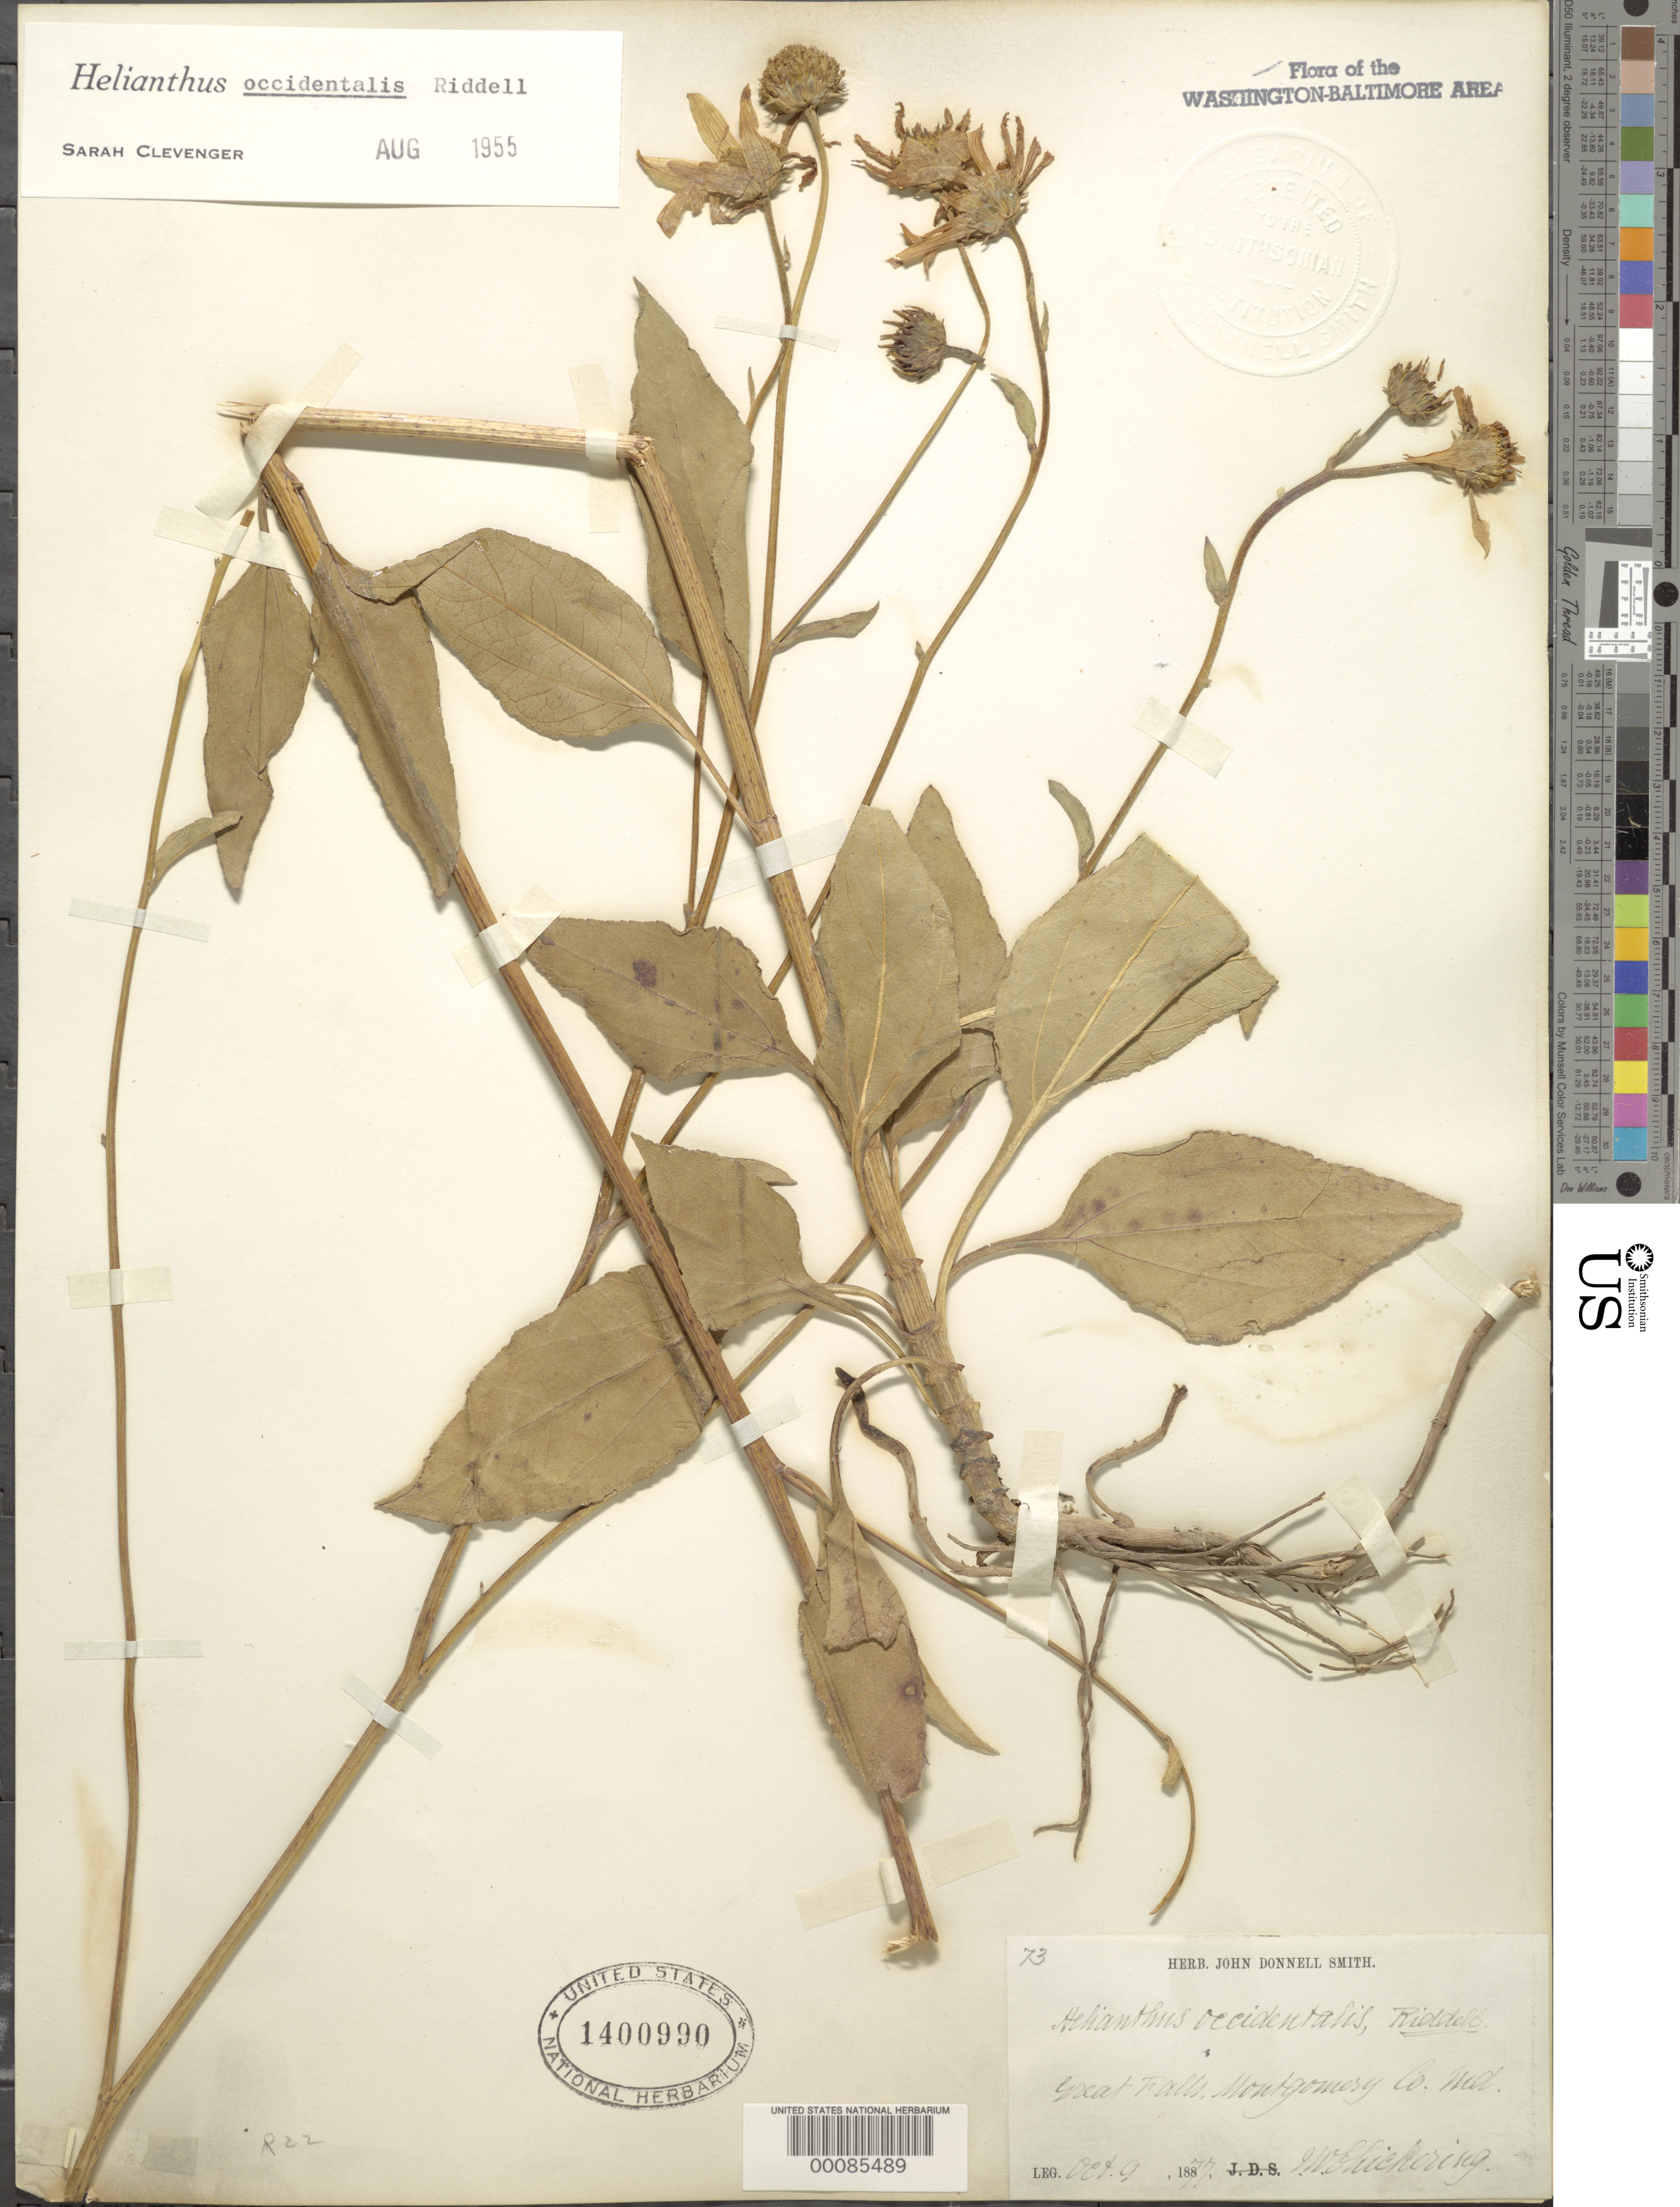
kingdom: Plantae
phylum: Tracheophyta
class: Magnoliopsida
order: Asterales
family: Asteraceae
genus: Helianthus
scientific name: Helianthus occidentalis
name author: Riddell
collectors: J. Chickering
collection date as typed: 09 Oct 1877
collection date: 1877-10-09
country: United States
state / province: Maryland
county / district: Montgomery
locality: Great Falls C. & O. Canal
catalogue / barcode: US 1400990